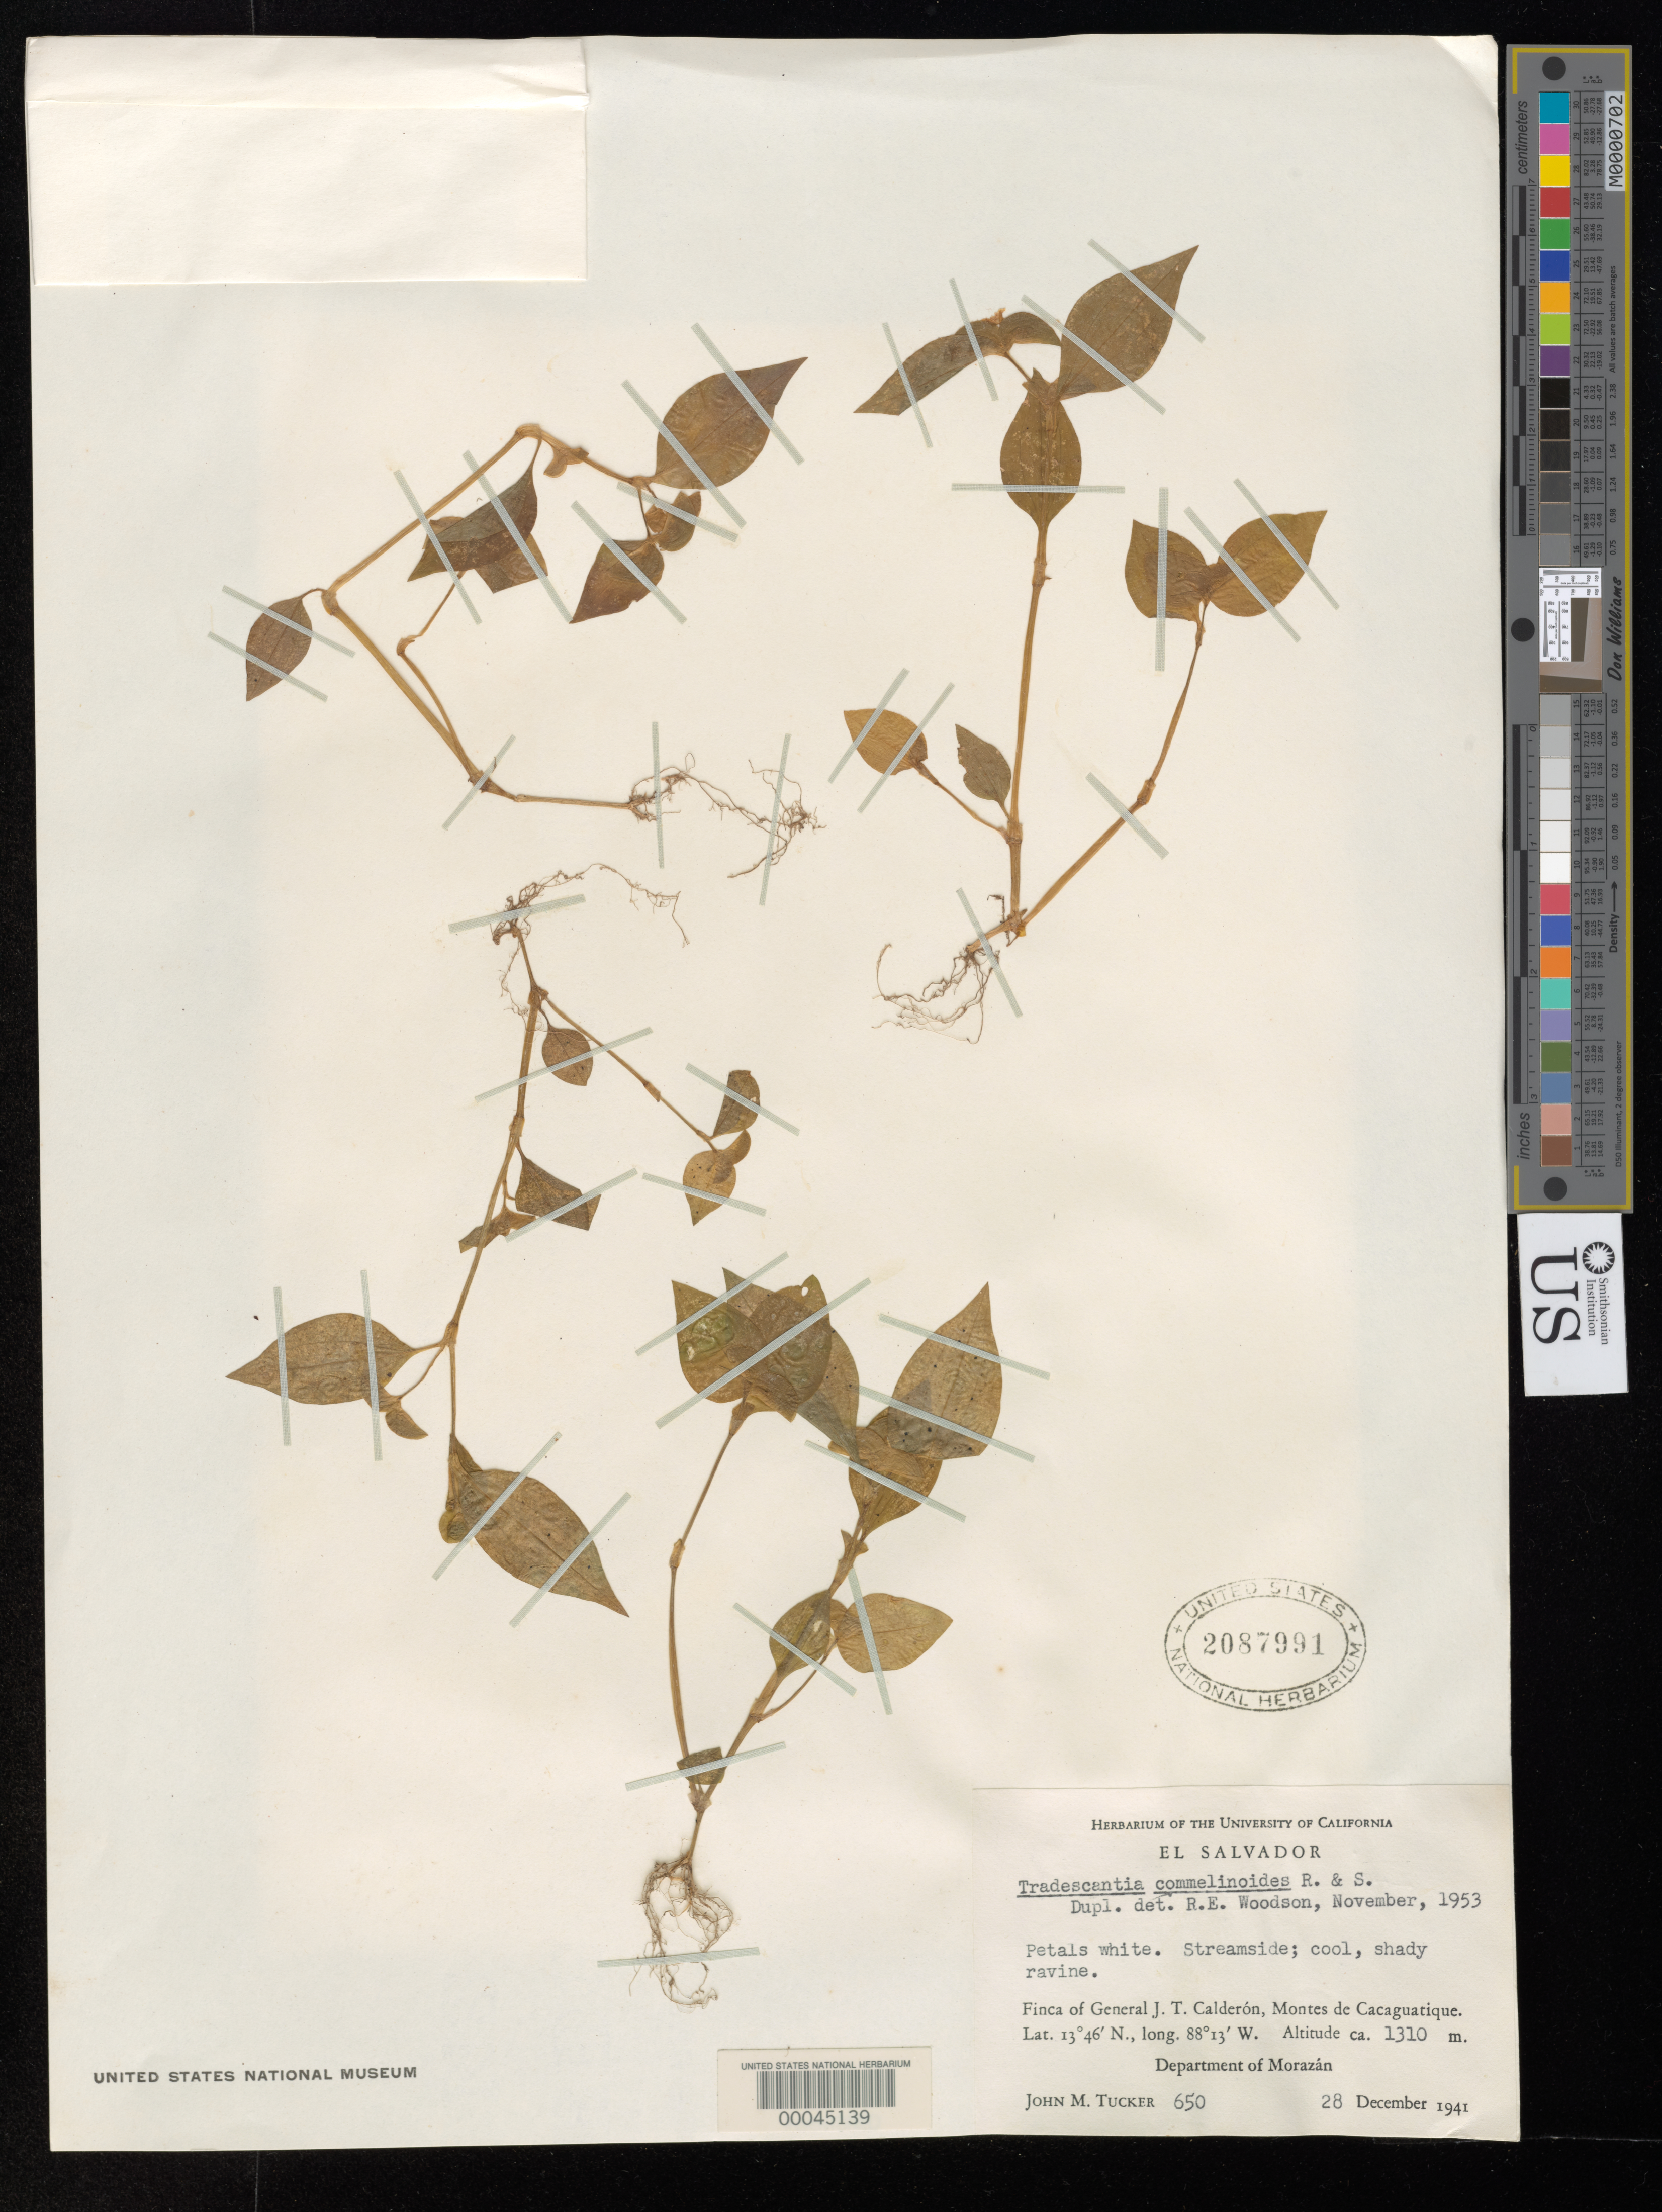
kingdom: Plantae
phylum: Tracheophyta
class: Liliopsida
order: Commelinales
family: Commelinaceae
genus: Tradescantia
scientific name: Tradescantia gracillima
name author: Standl.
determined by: Hunt, D. R.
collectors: J. M. Tucker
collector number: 650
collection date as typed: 28 Dec 1941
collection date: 1941-12-28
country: El Salvador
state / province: Morazán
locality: Montes de cacaguaique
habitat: Shady streambank, ravine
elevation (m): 1310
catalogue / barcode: US 2087991